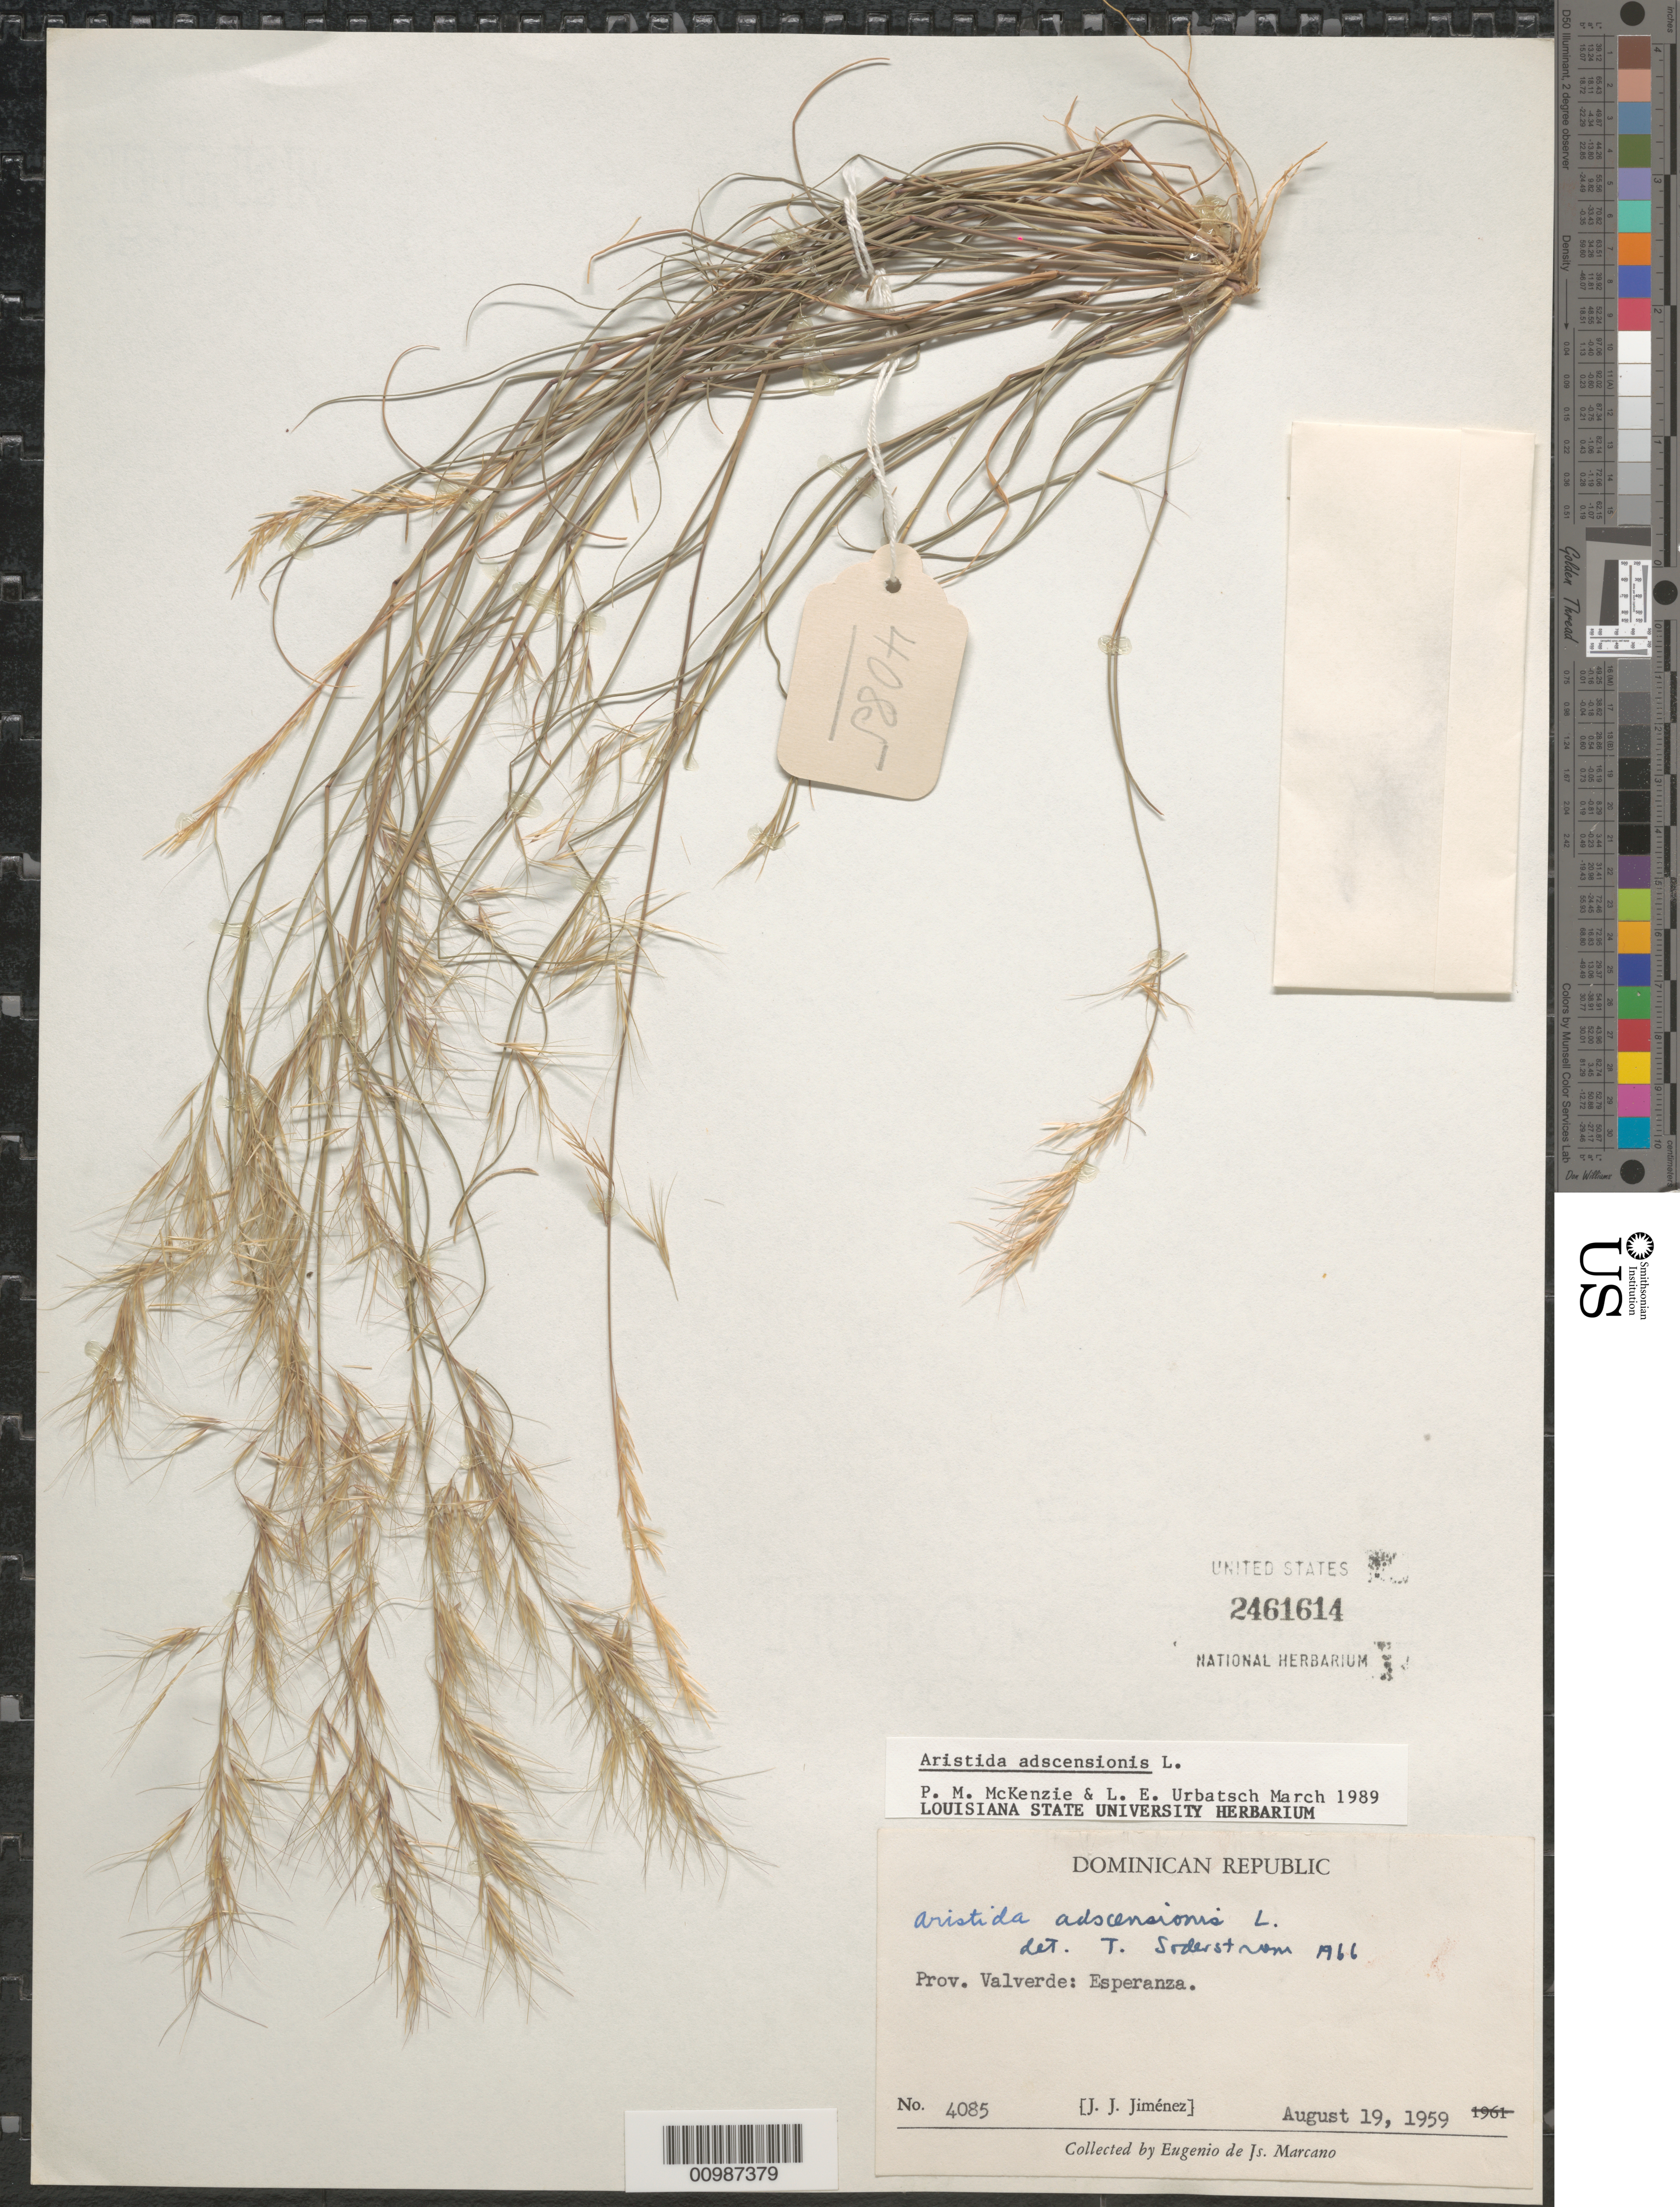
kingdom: Plantae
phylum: Tracheophyta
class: Liliopsida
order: Poales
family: Poaceae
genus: Aristida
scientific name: Aristida adscensionis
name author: L.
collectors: J. J. Jiménez Almonte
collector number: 4085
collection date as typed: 19 Aug 1959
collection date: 1959-08-19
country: Dominican Republic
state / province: Valverde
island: Hispaniola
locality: Esperanza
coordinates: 0 N, 0 E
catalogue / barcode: US 2461614